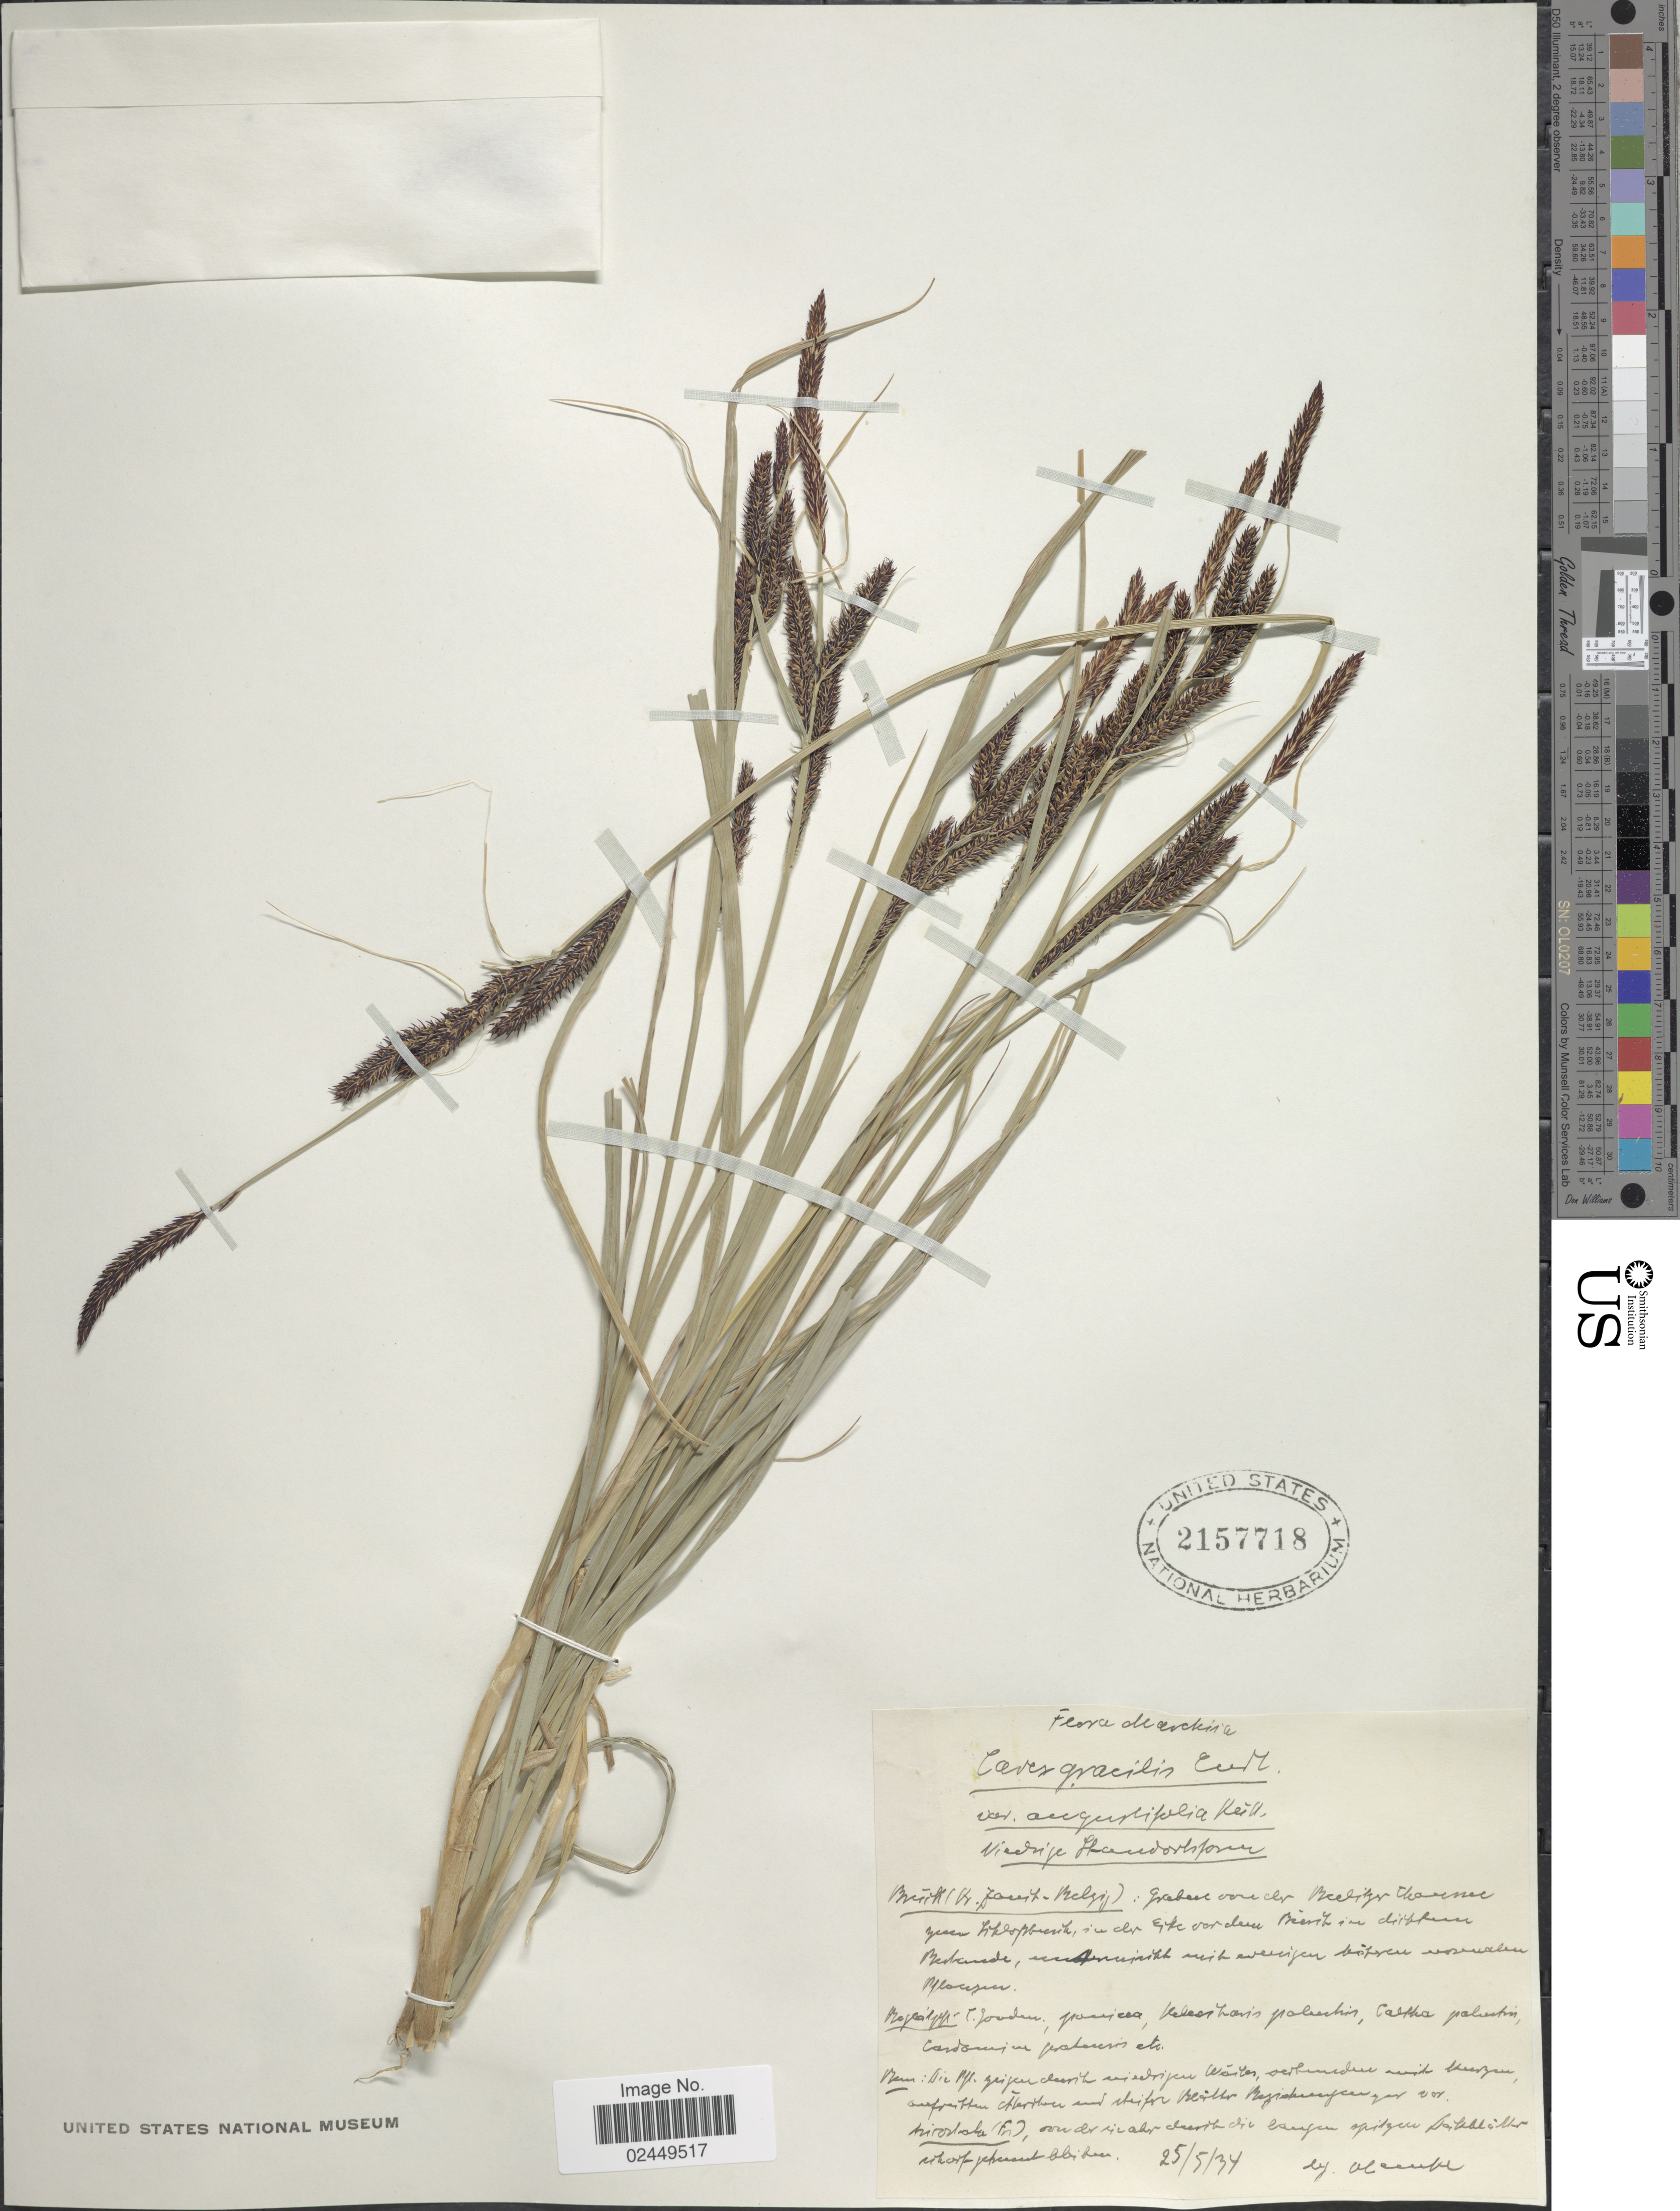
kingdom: Plantae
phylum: Tracheophyta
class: Liliopsida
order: Poales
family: Cyperaceae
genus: Carex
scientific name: Carex acuta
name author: L.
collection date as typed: Transcribed d/m/y: 25/5/34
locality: Archica. Nieduje Standor [illegible text]. [interpreted]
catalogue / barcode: US 2157718